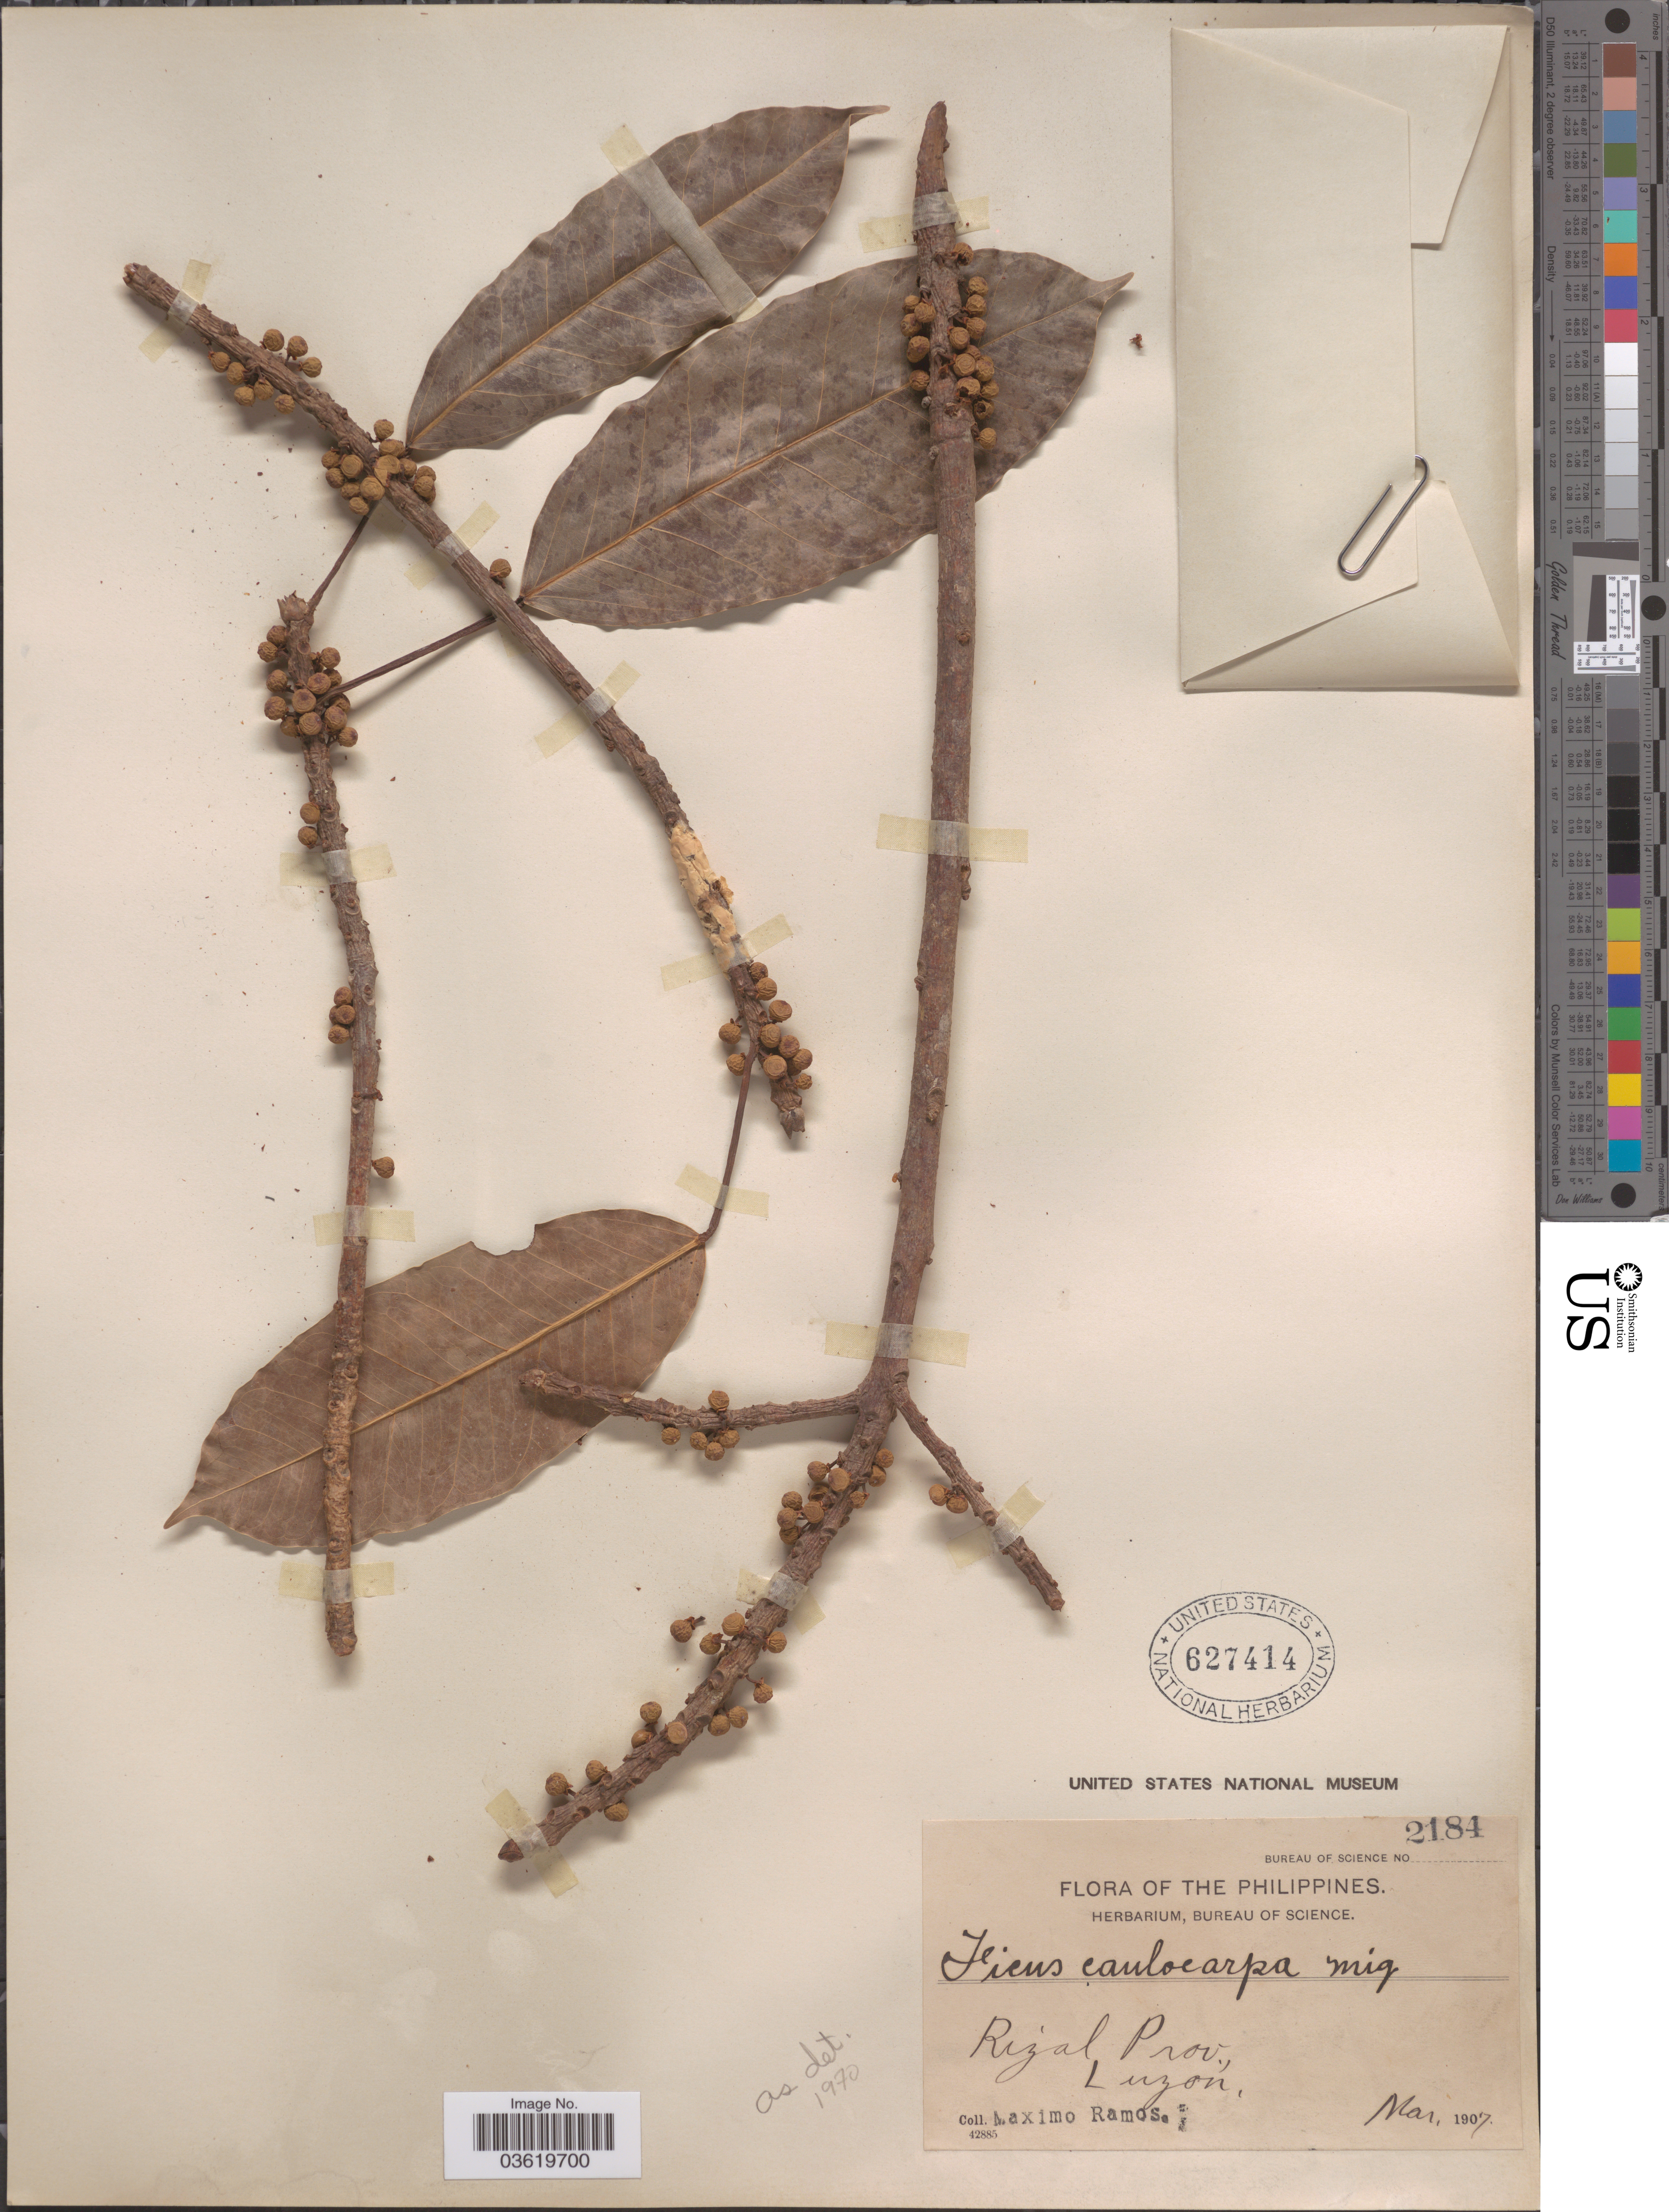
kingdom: Plantae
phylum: Tracheophyta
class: Magnoliopsida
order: Rosales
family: Moraceae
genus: Ficus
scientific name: Ficus stipulosa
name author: (Miq.) Miq.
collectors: M. Ramos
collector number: Bureau of Science 2184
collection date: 1907-03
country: Philippines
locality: Rizal Prov., Luzon.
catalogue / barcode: US 627414